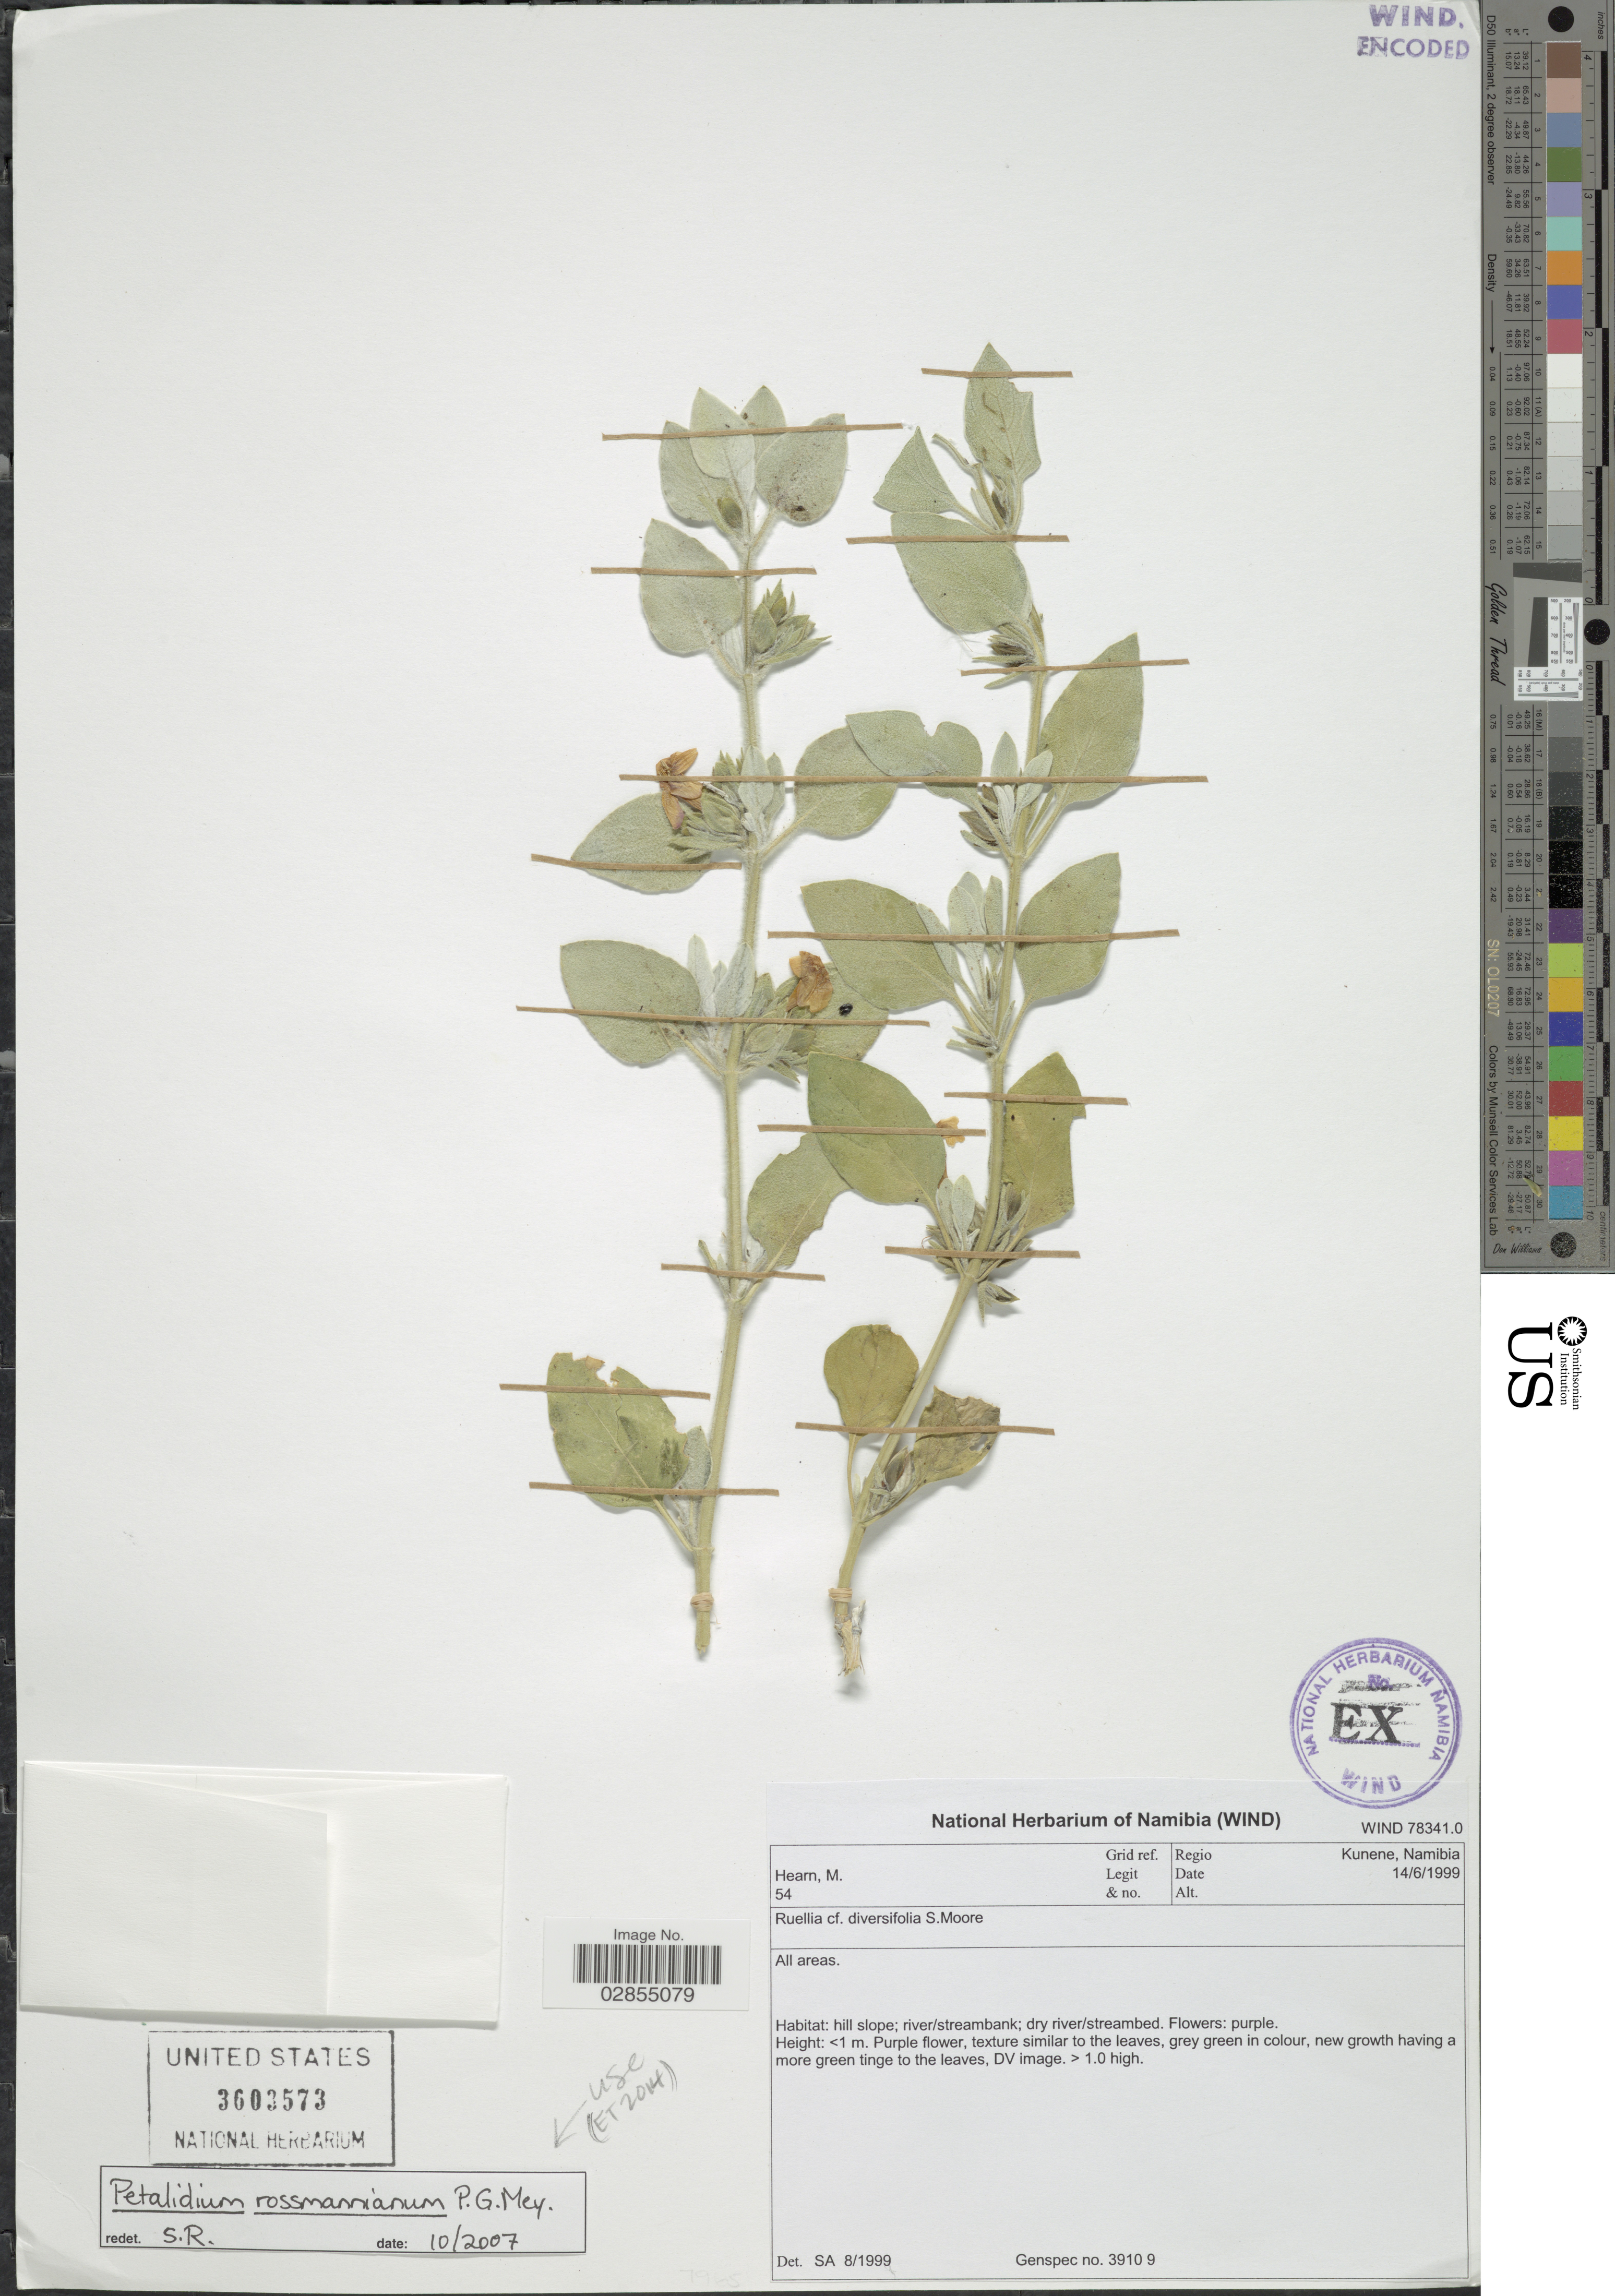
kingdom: Plantae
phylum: Tracheophyta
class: Magnoliopsida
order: Lamiales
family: Acanthaceae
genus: Petalidium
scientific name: Petalidium rossmannianum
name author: P.G. Mey.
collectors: M. Hearn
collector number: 54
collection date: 1999-06-14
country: Namibia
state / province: Kunene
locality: Regio Kunene, All areas.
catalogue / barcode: US 3603573